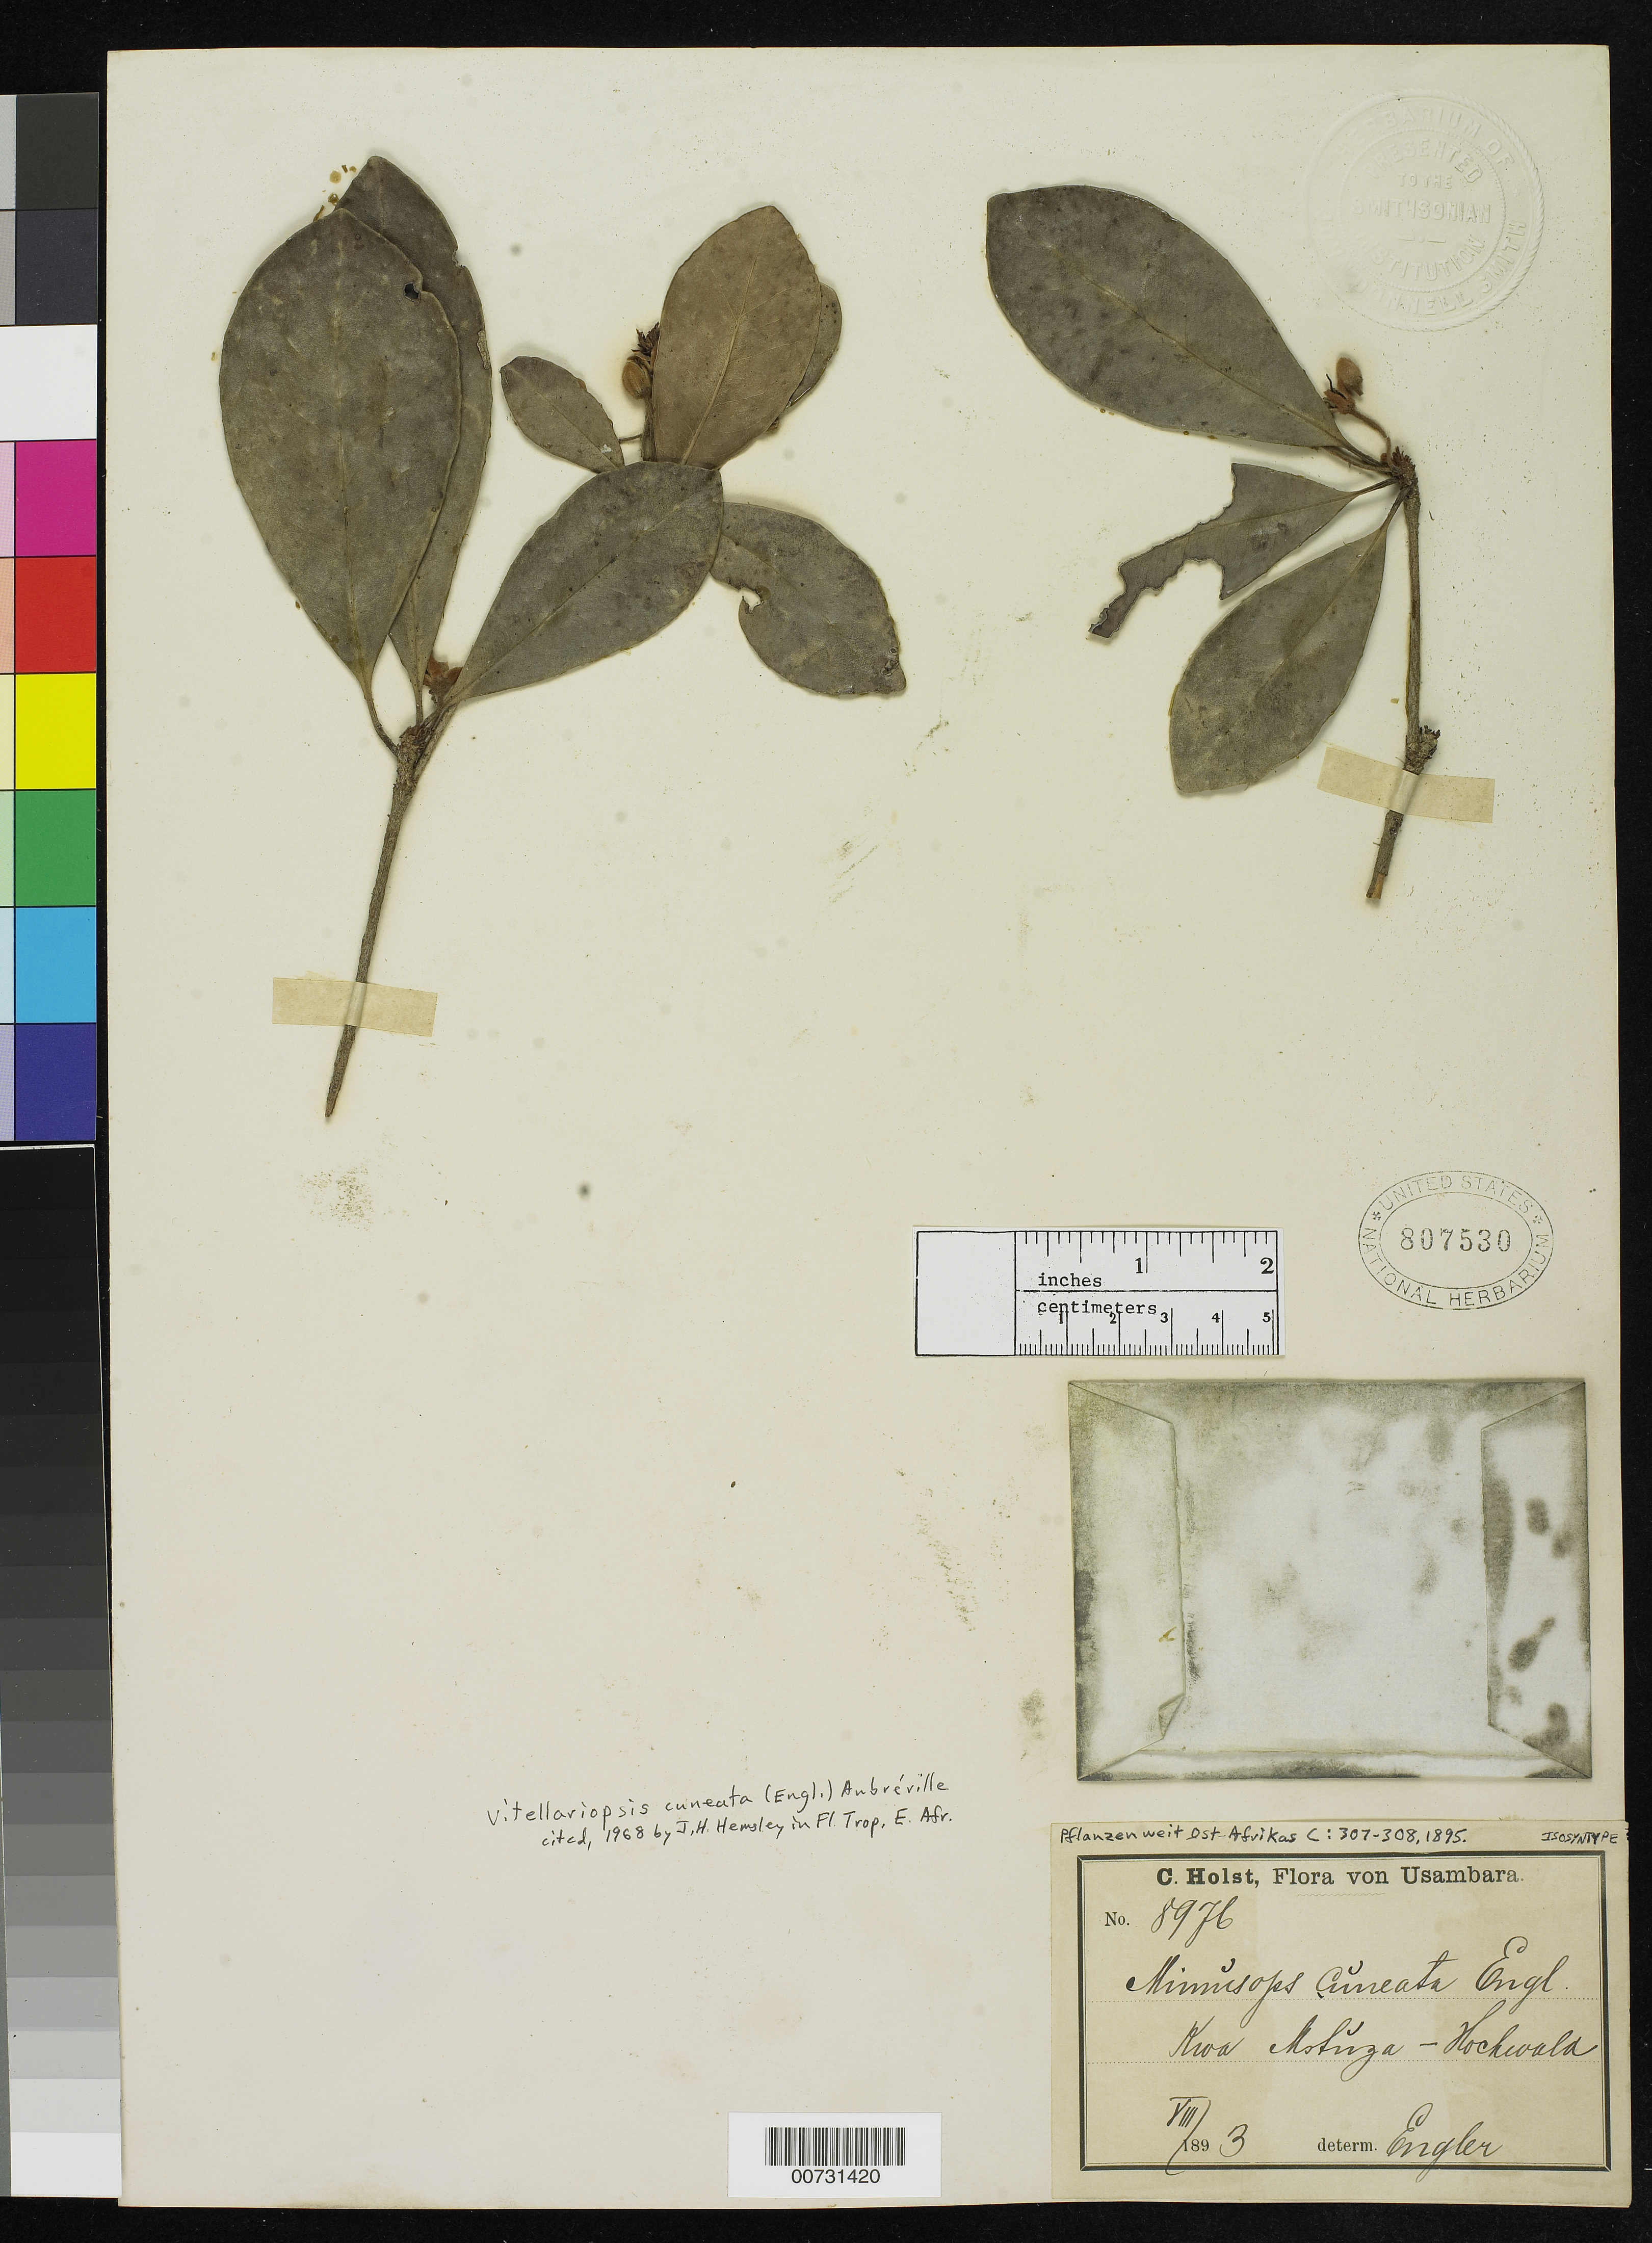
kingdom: Plantae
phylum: Tracheophyta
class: Magnoliopsida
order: Ericales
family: Sapotaceae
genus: Mimusops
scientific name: Mimusops cuneata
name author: Engl.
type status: Isosyntype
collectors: C. H. Holst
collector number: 8976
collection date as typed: Aug 1893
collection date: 1893-08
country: Tanzania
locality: Usambara, Kwa Mshuza [protologue "Mshusa"].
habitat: Hochwald.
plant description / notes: Cited 1968 by J.H. Hemsley in Fl. Trop. E. Afr.; Cited (but not lectotypified) by J.H. Hemsley 1968 in Fl. Trop. E. Africa.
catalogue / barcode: US 807530